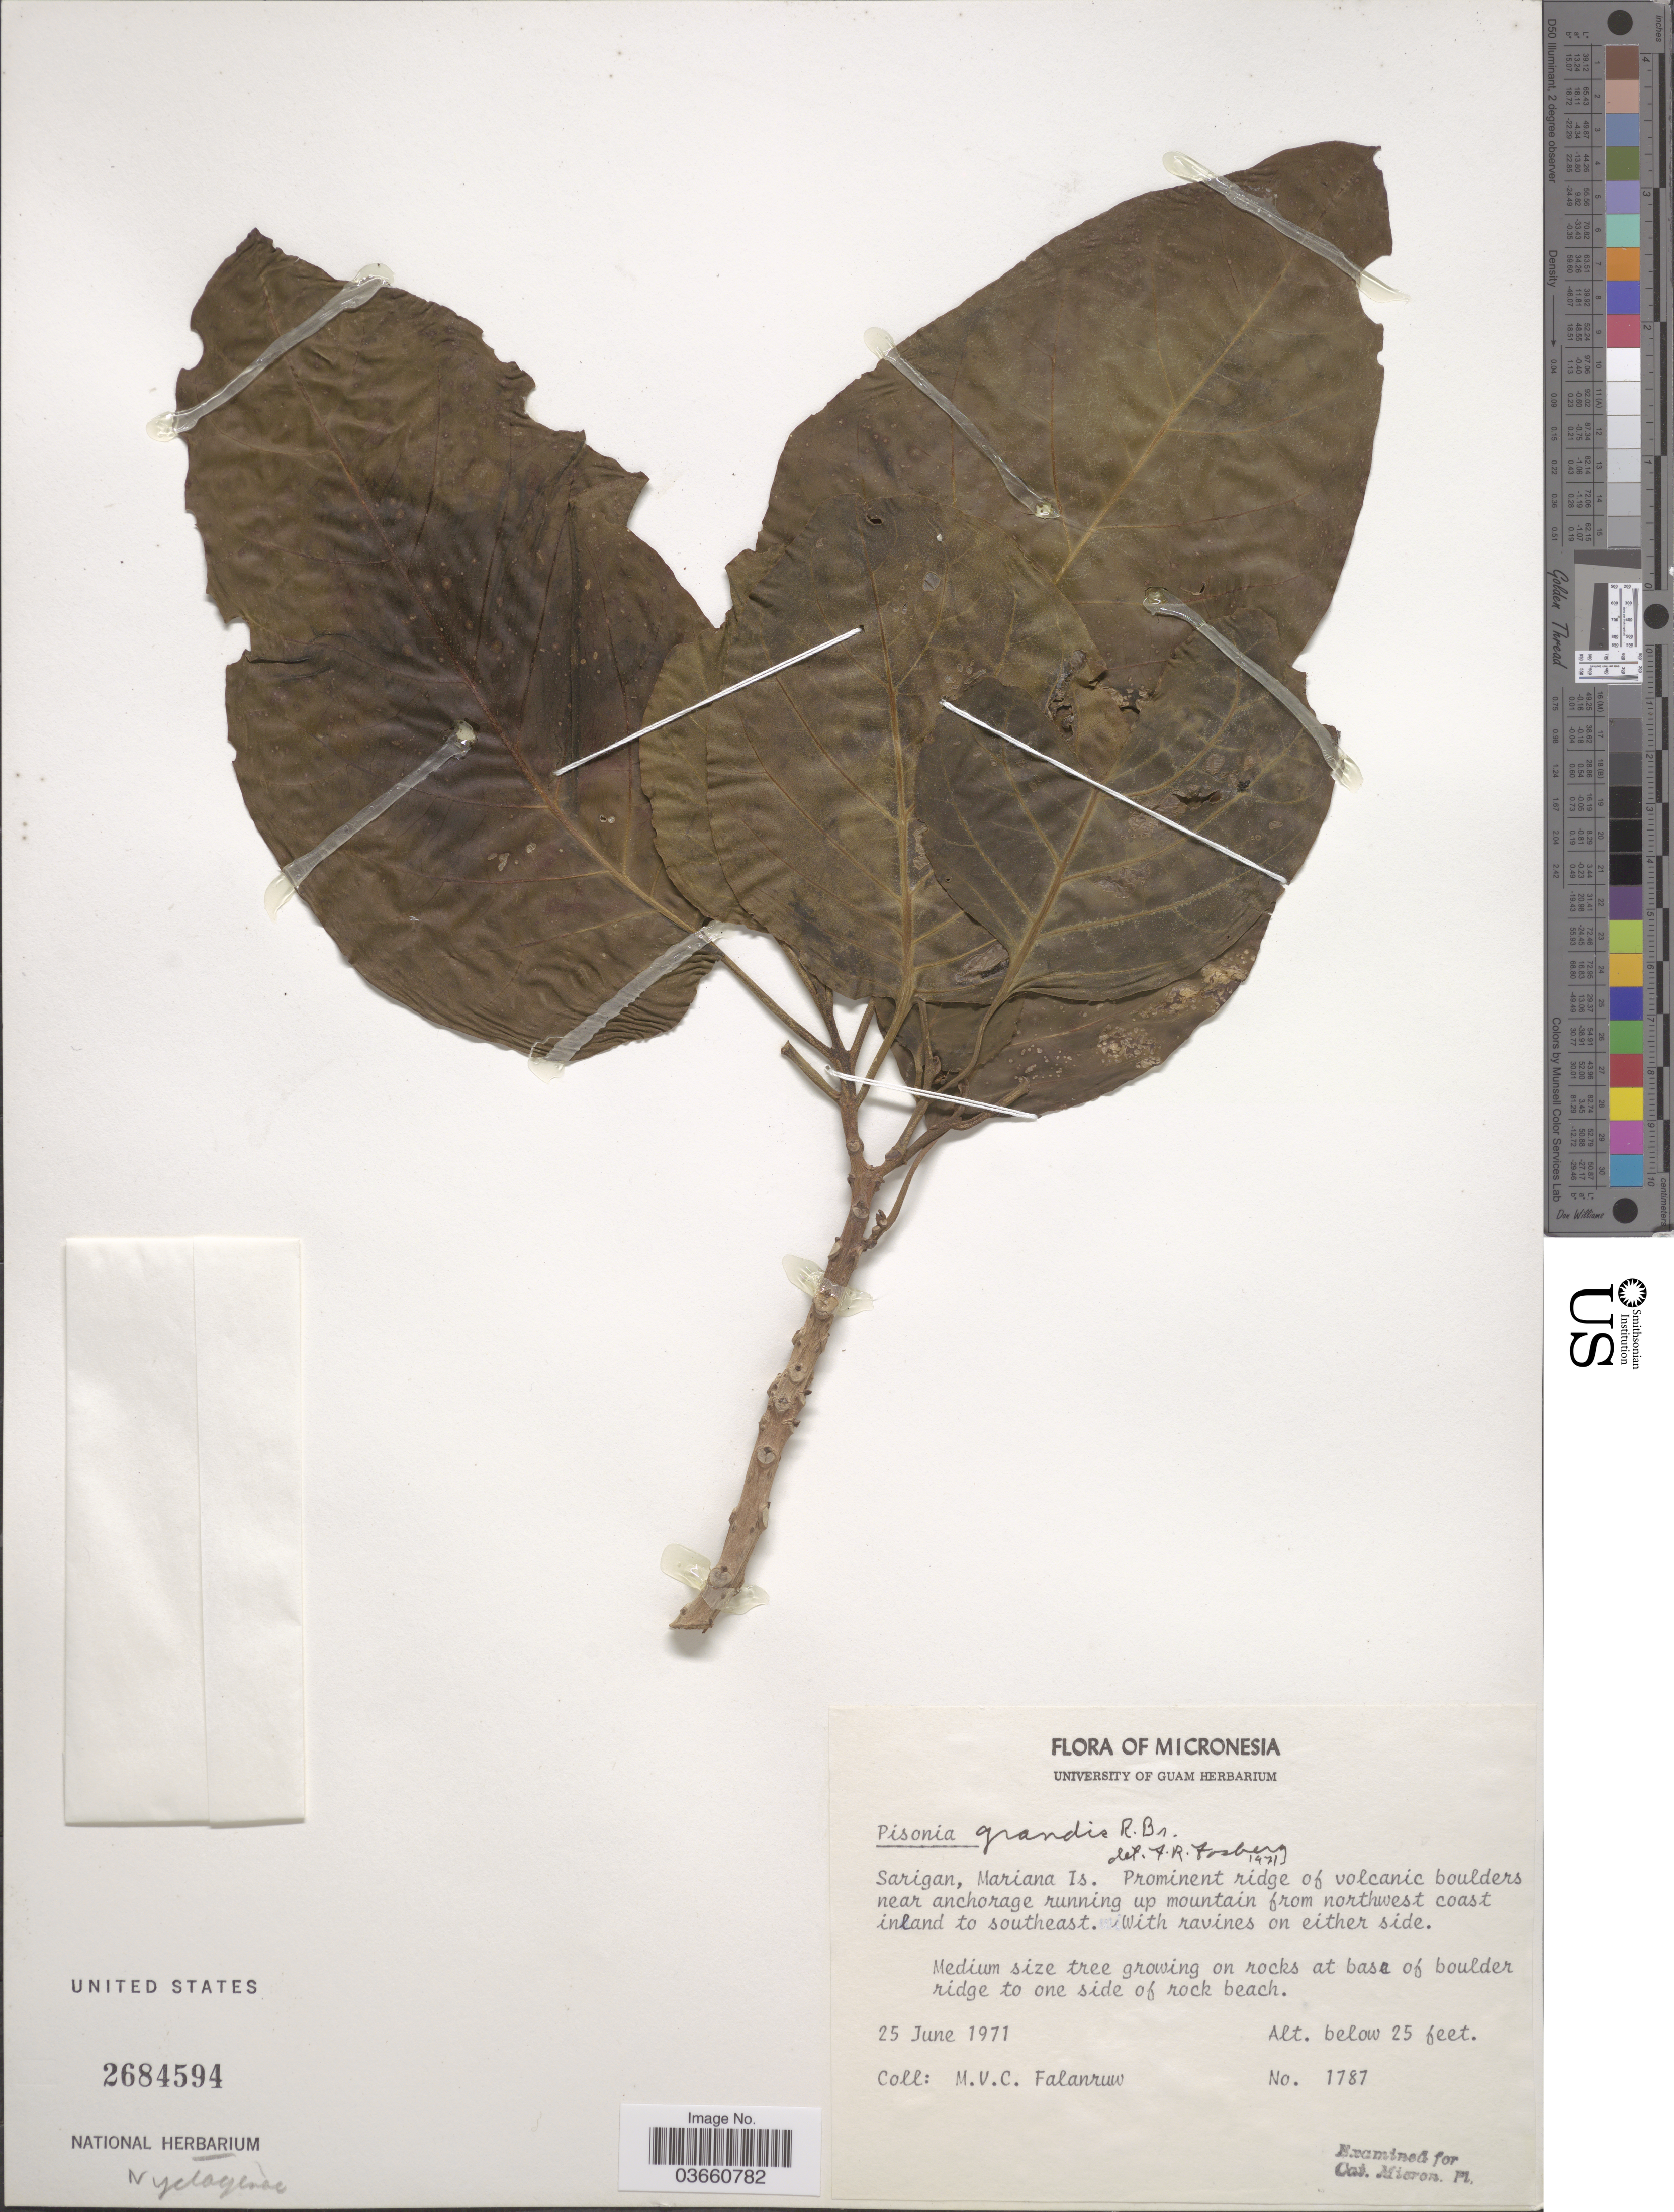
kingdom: Plantae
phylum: Tracheophyta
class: Magnoliopsida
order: Caryophyllales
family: Nyctaginaceae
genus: Pisonia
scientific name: Pisonia grandis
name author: R. Br.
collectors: M. V. Falanruw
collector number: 1787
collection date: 1971-06-25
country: Northern Mariana Islands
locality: Micronesia. Sarigan, Mariana Is.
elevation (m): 8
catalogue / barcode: US 2684594